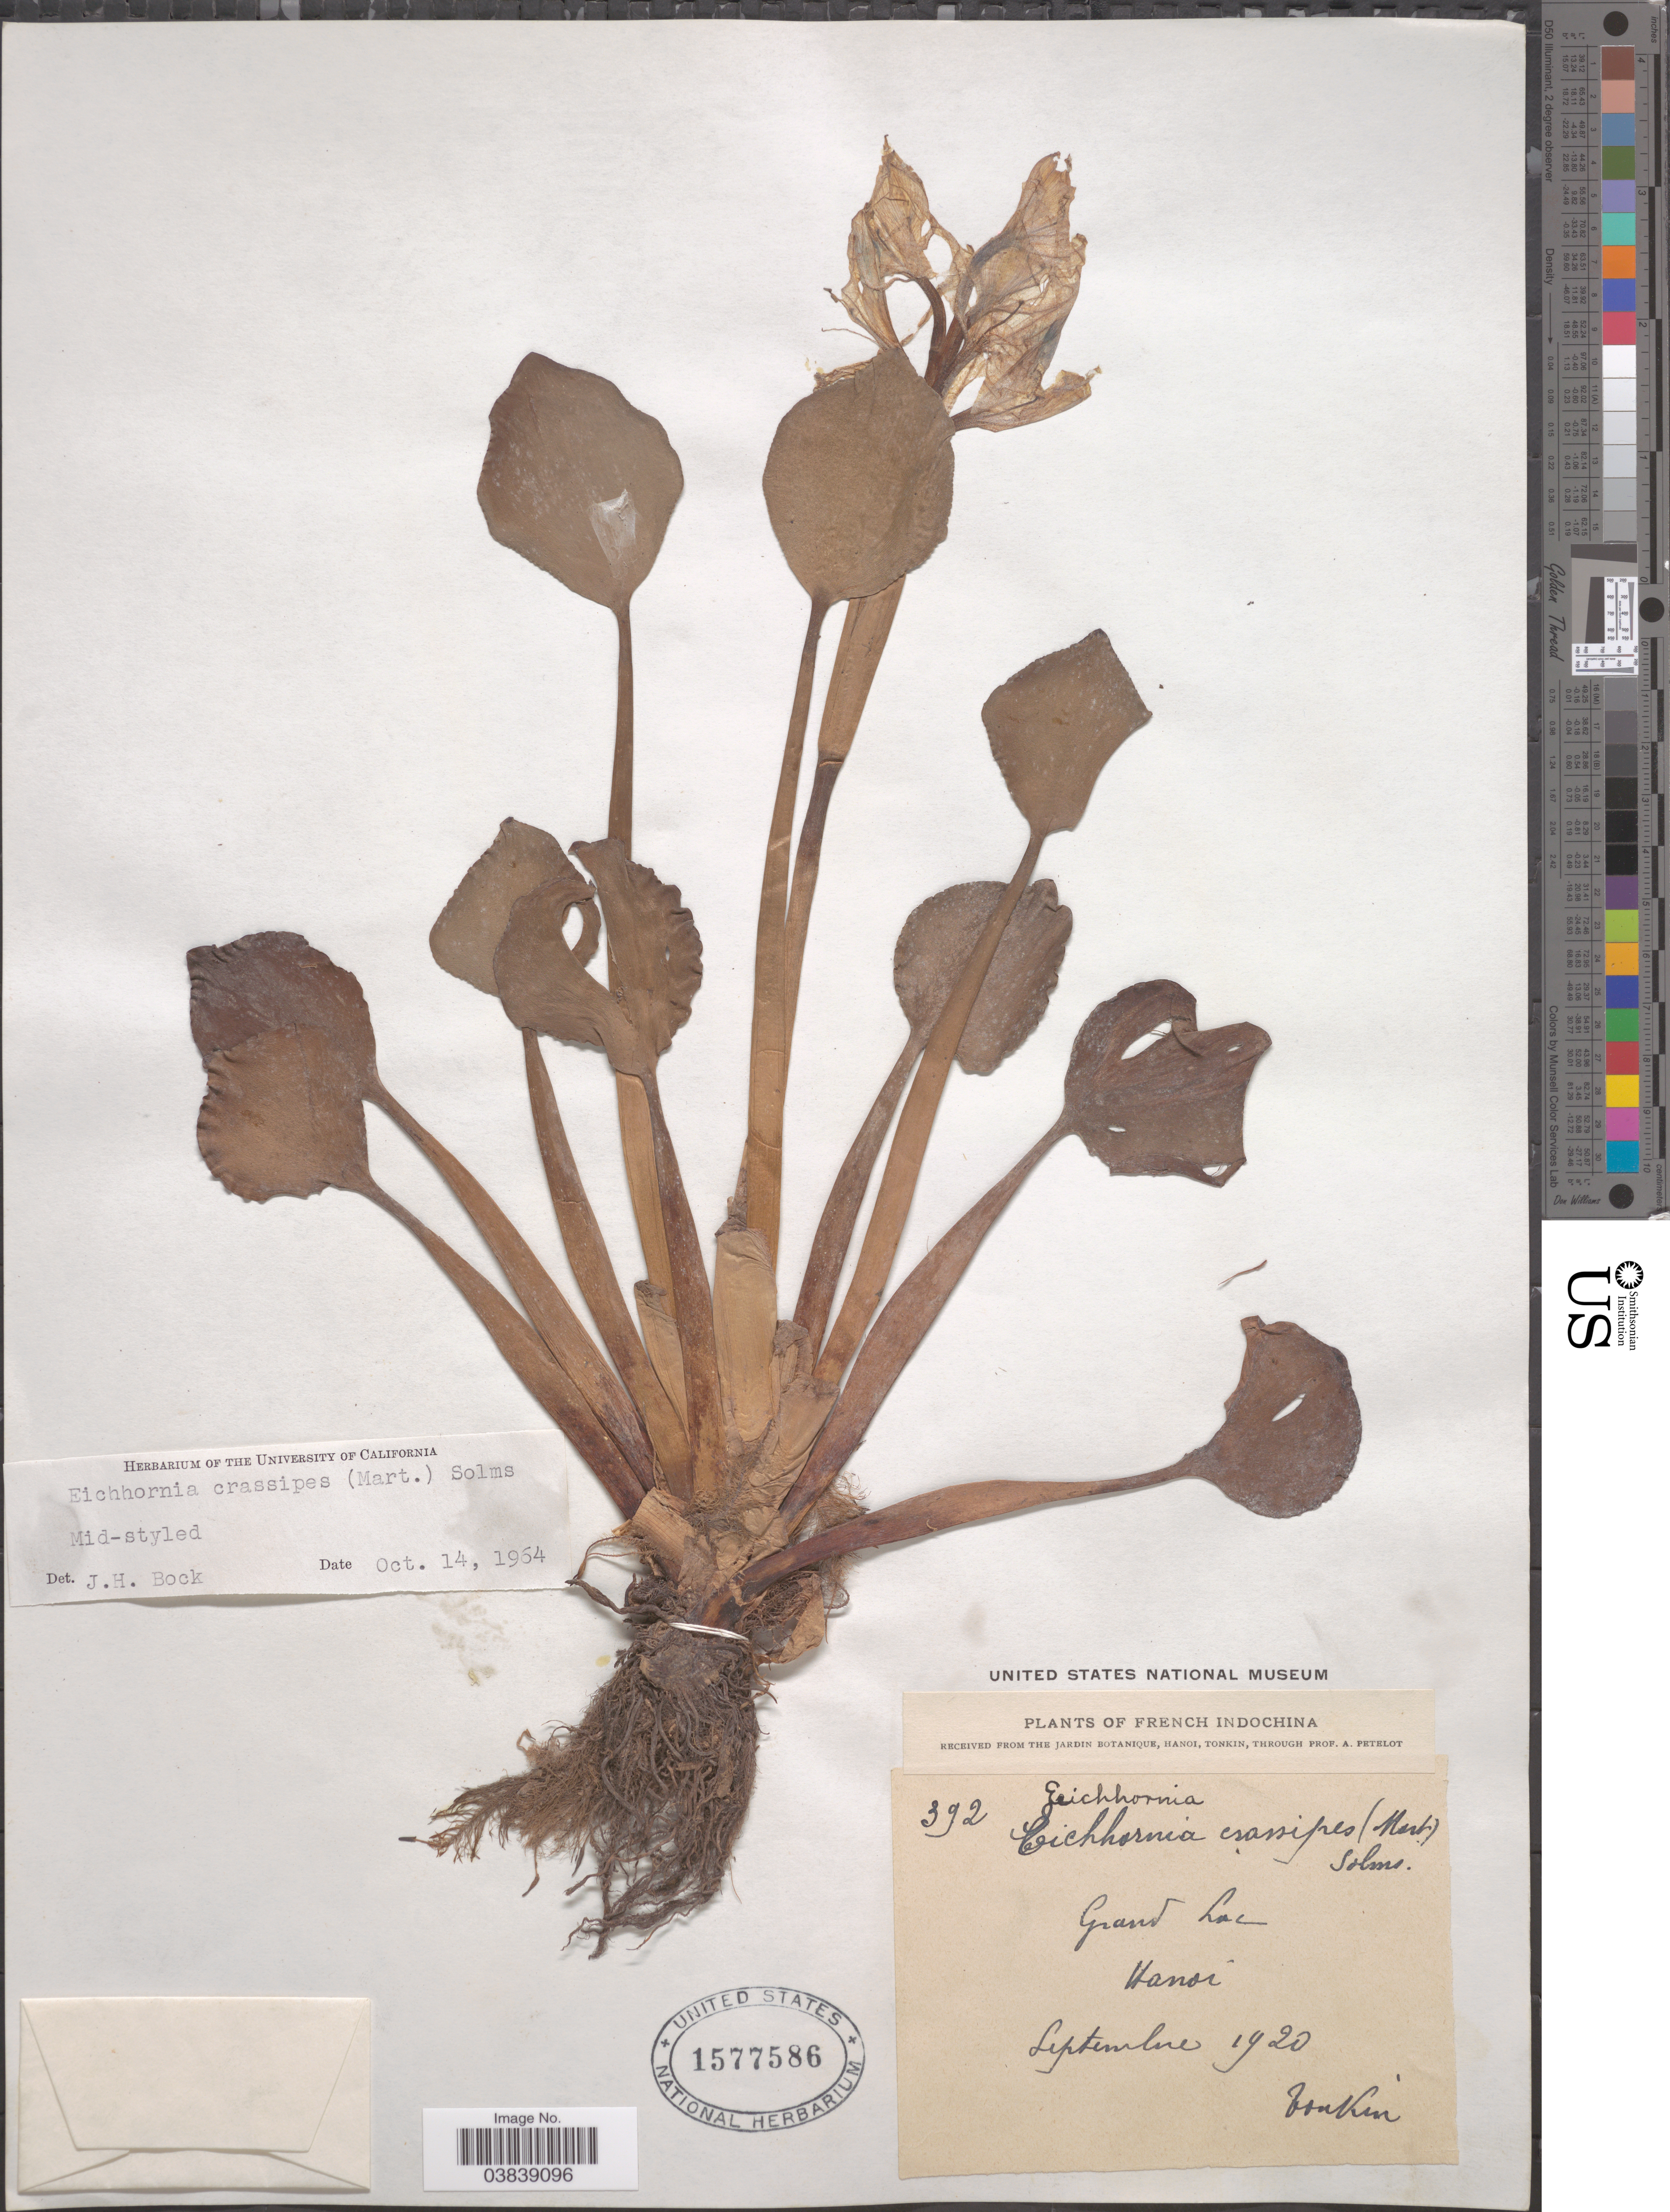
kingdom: Plantae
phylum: Tracheophyta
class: Liliopsida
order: Commelinales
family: Pontederiaceae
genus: Eichhornia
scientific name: Eichhornia crassipes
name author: (Mart.) Solms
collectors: P. A. Pételot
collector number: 392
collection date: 1920-09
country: Vietnam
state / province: Ha Noi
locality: Grand Lac. Hanoi.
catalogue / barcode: US 1577586